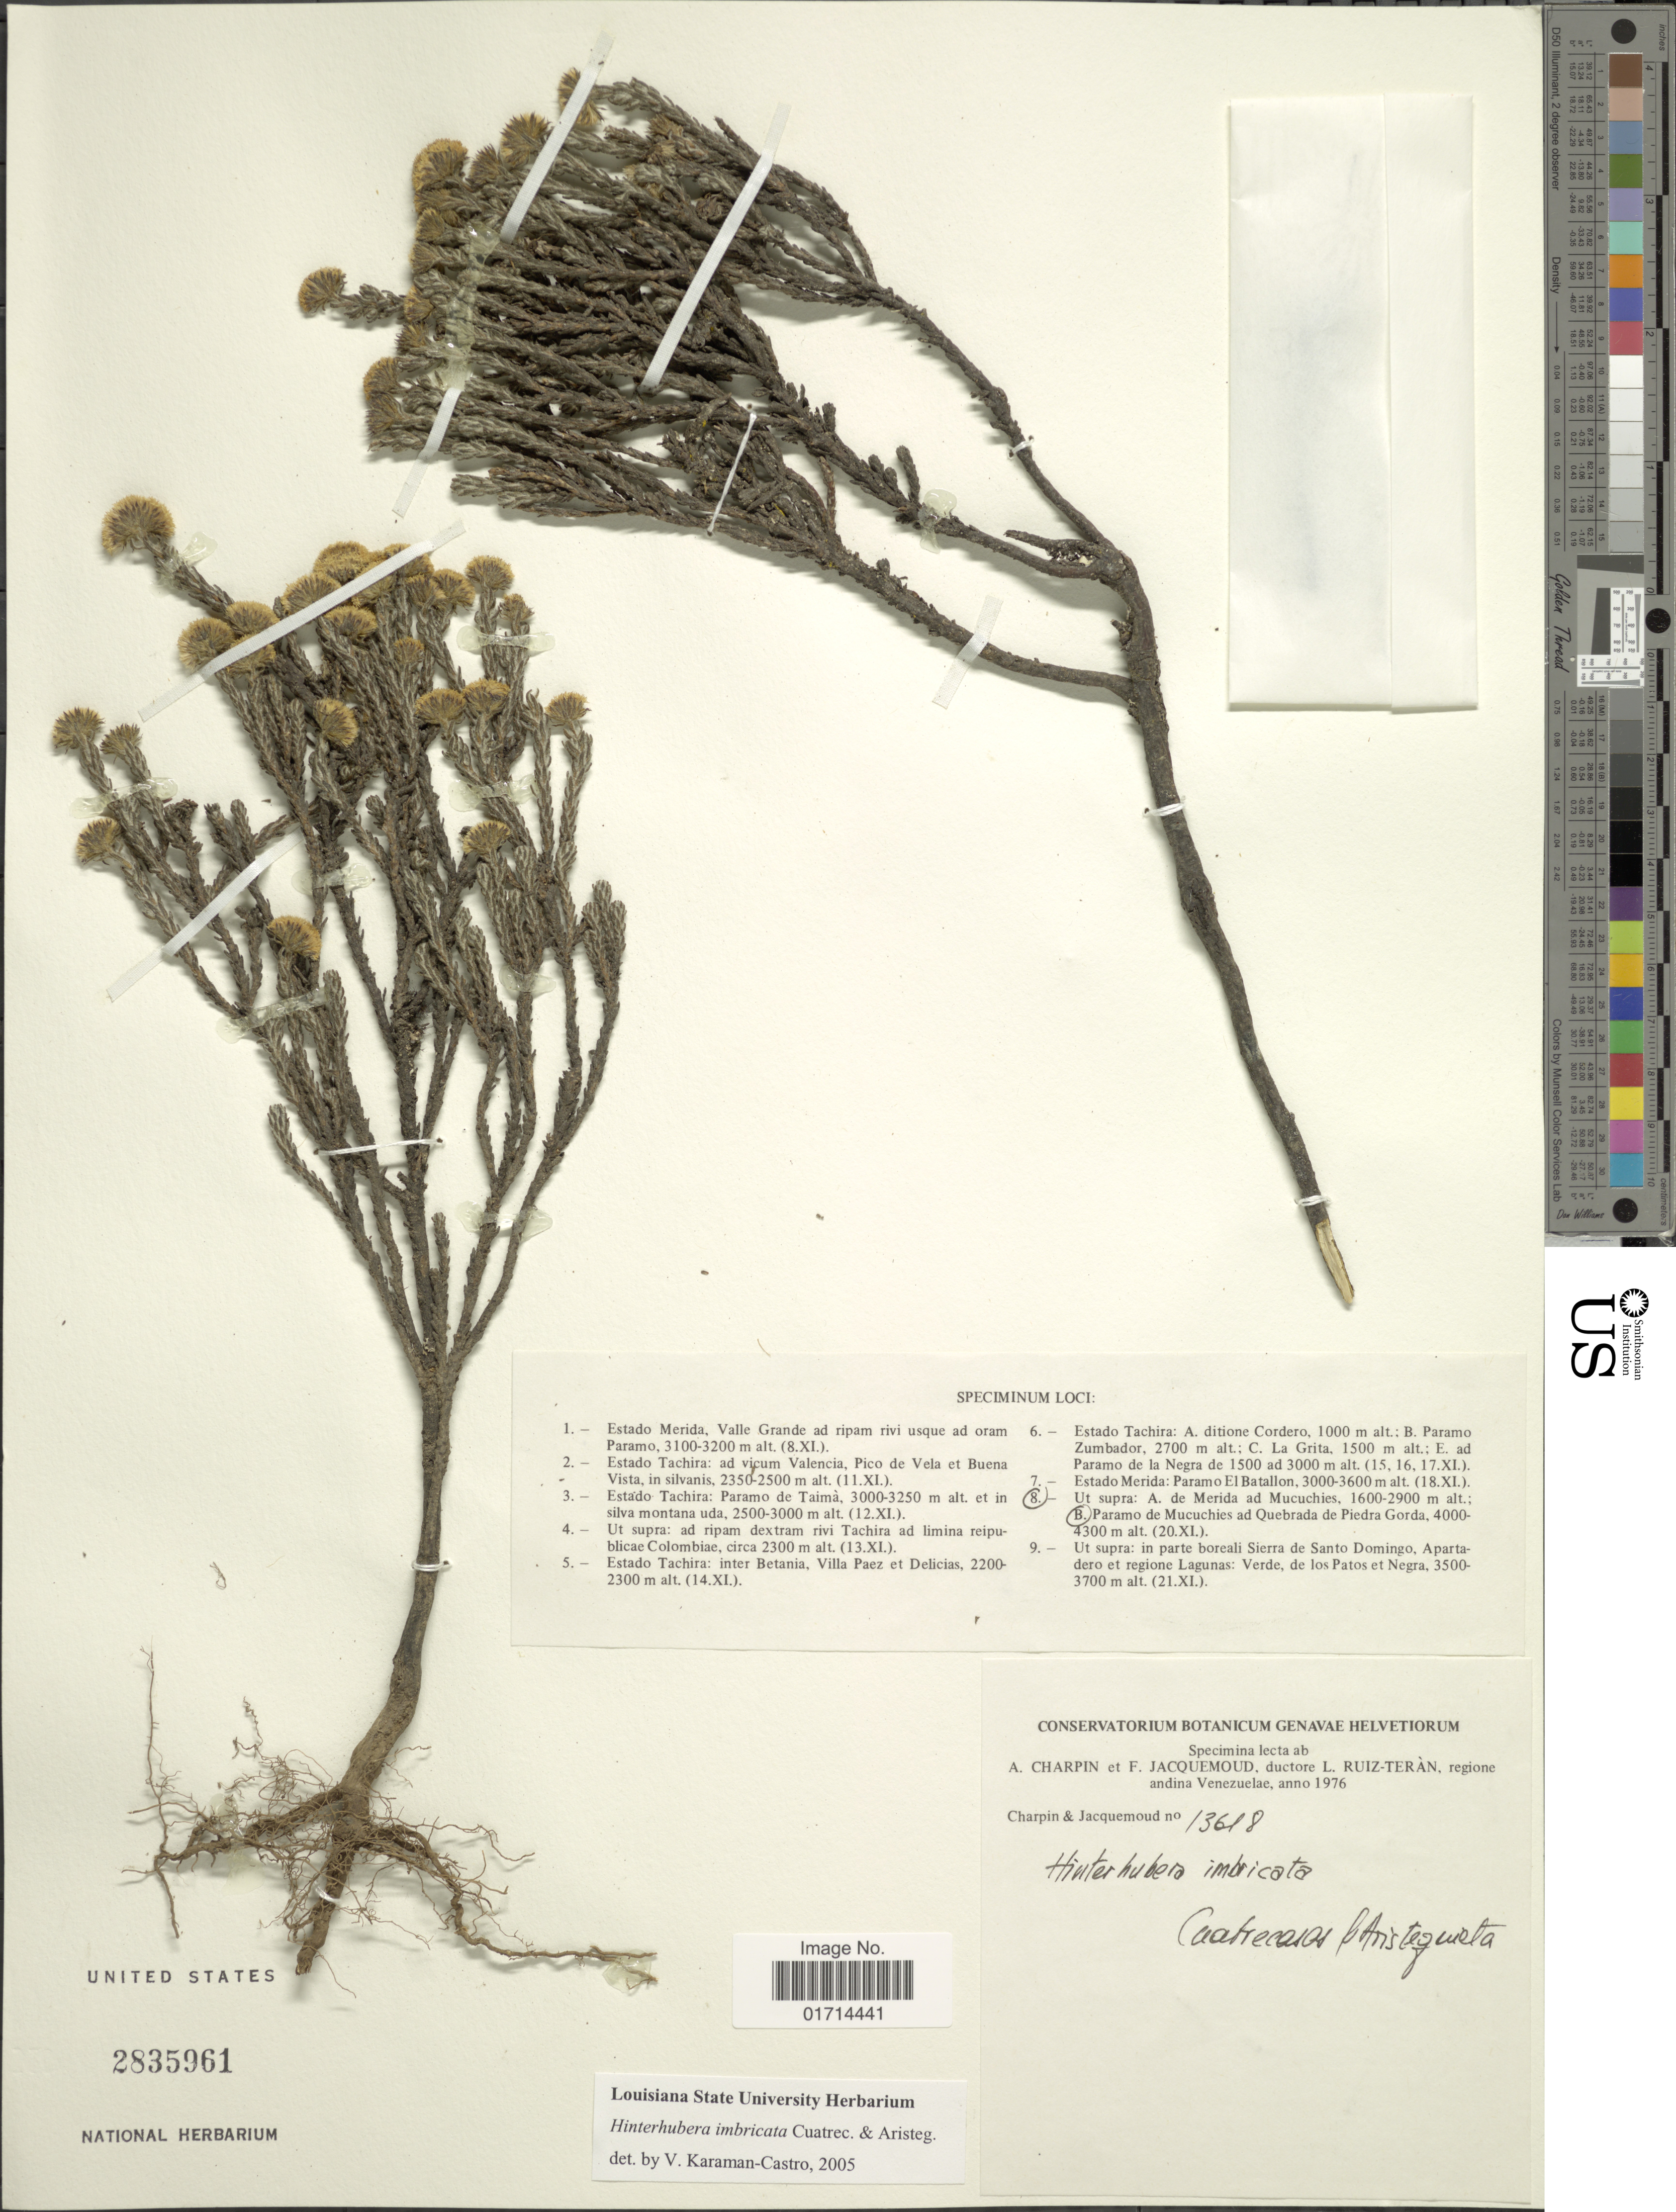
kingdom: Plantae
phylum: Tracheophyta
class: Magnoliopsida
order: Asterales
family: Asteraceae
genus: Hinterhubera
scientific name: Hinterhubera imbricata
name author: Cuatrec. & Aristeg.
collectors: A. Charpin, F. Jacquemoud & L. E. Ruíz-Terán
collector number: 13618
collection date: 1976-11-20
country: Venezuela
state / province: Mérida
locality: Ut Supra: de Merida ad Mucuchies, paramo de Mucuchies ad Quebrada de Piedra Gorda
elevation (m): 4300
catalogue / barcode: US 2835961